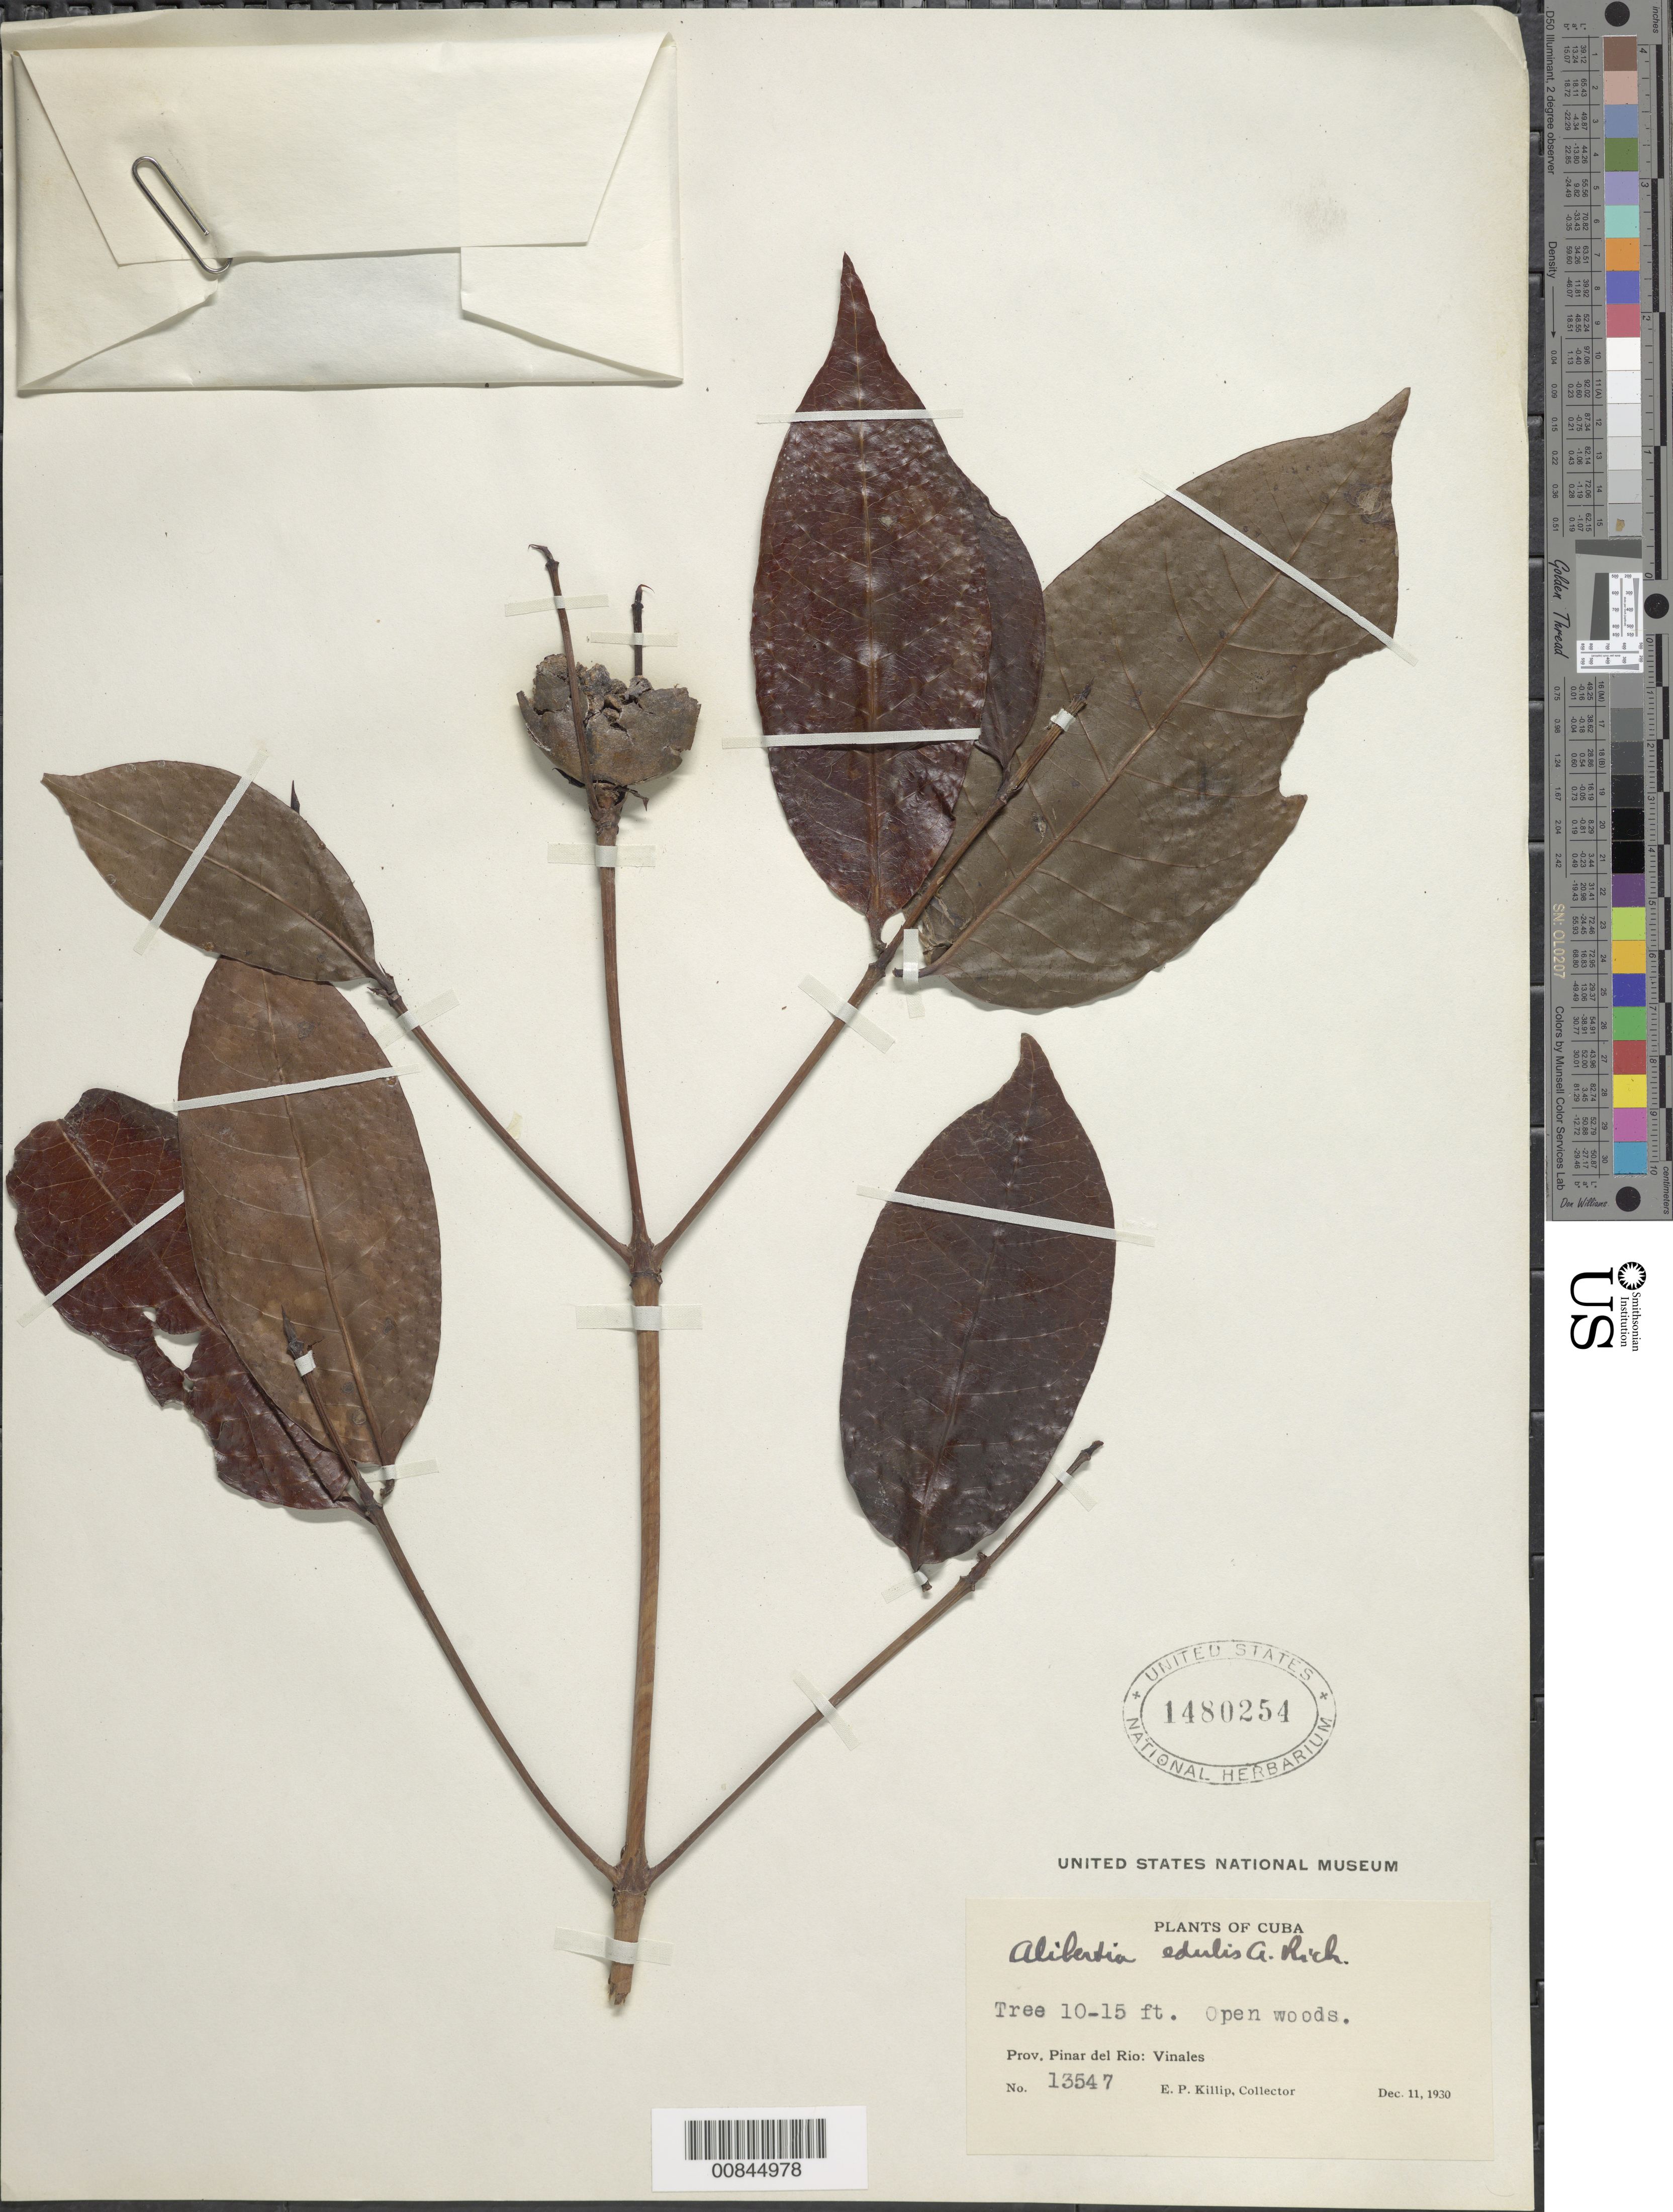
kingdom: Plantae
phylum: Tracheophyta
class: Magnoliopsida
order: Gentianales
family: Rubiaceae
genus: Alibertia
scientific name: Alibertia edulis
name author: (Rich.) A. Rich. ex DC.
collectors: E. P. Killip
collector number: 13547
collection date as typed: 11 Dec 1930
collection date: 1930-12-11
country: Cuba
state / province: Pinar del Río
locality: Vinales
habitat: Open woods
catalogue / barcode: US 1480254